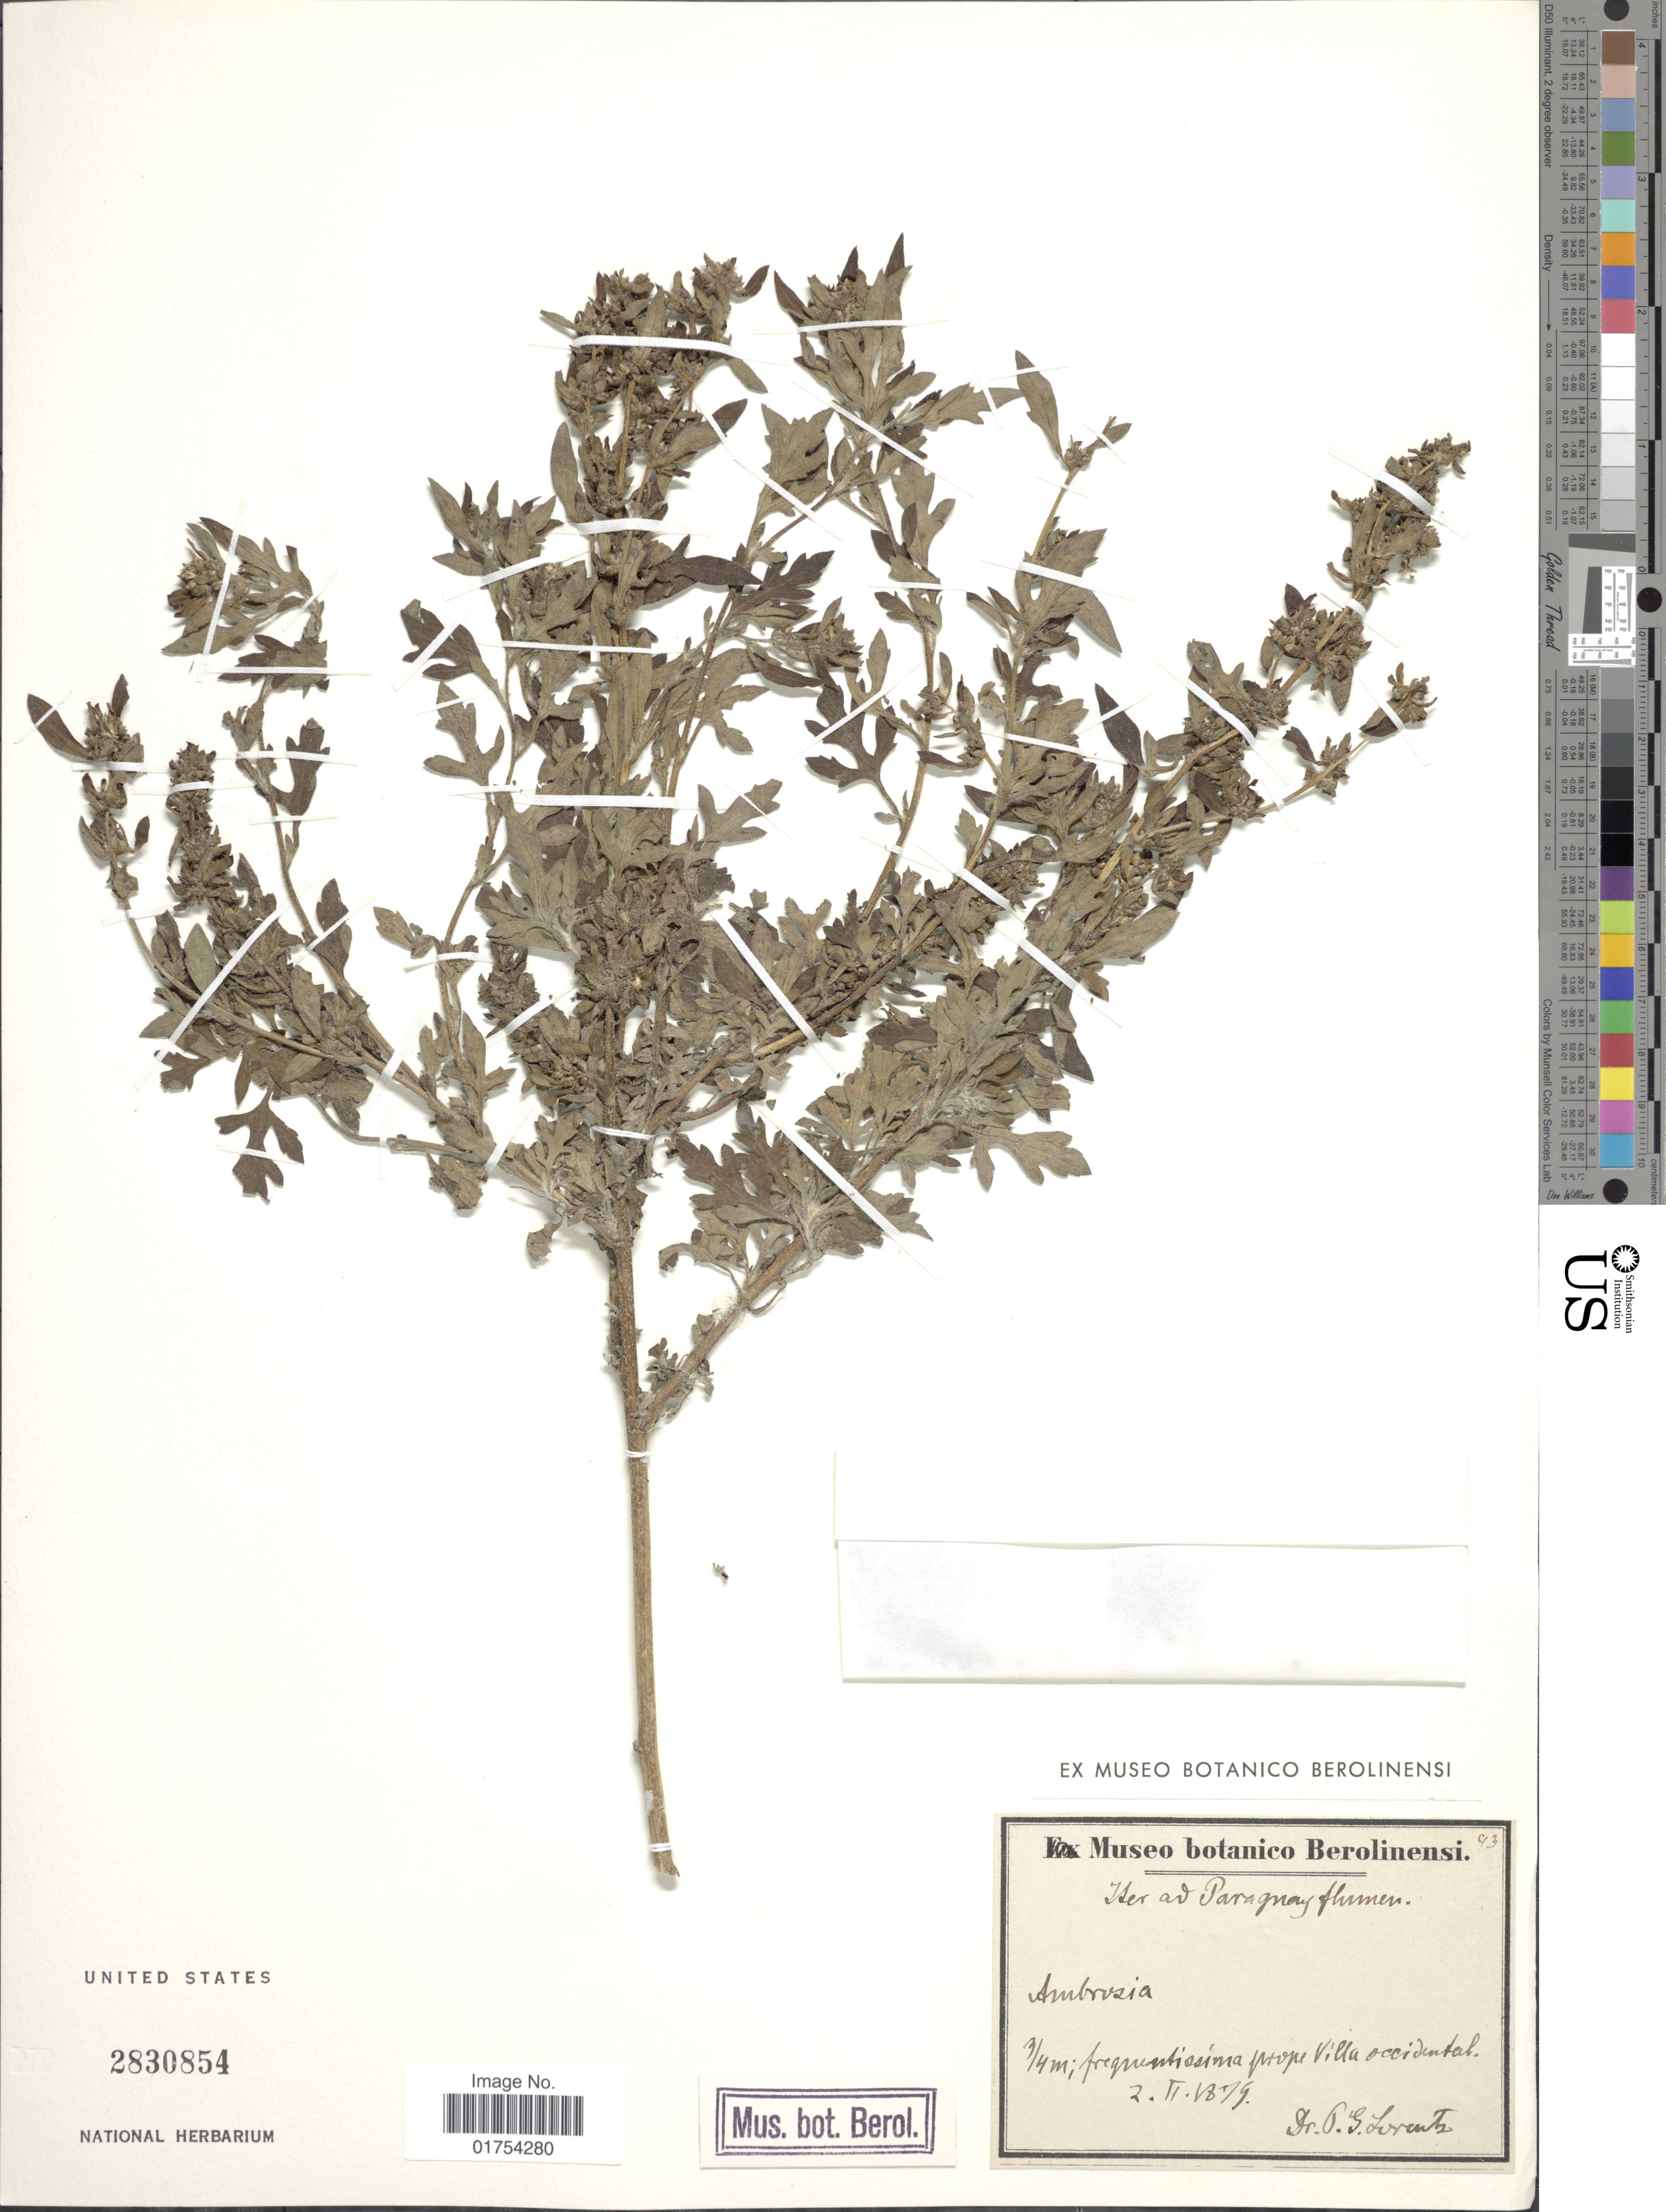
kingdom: Plantae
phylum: Tracheophyta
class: Magnoliopsida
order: Asterales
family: Asteraceae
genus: Ambrosia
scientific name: Ambrosia sp.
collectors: P. G. Lorentz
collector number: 93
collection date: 1879-02-02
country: Paraguay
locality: Prope Villa occidental.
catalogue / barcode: US 2830854